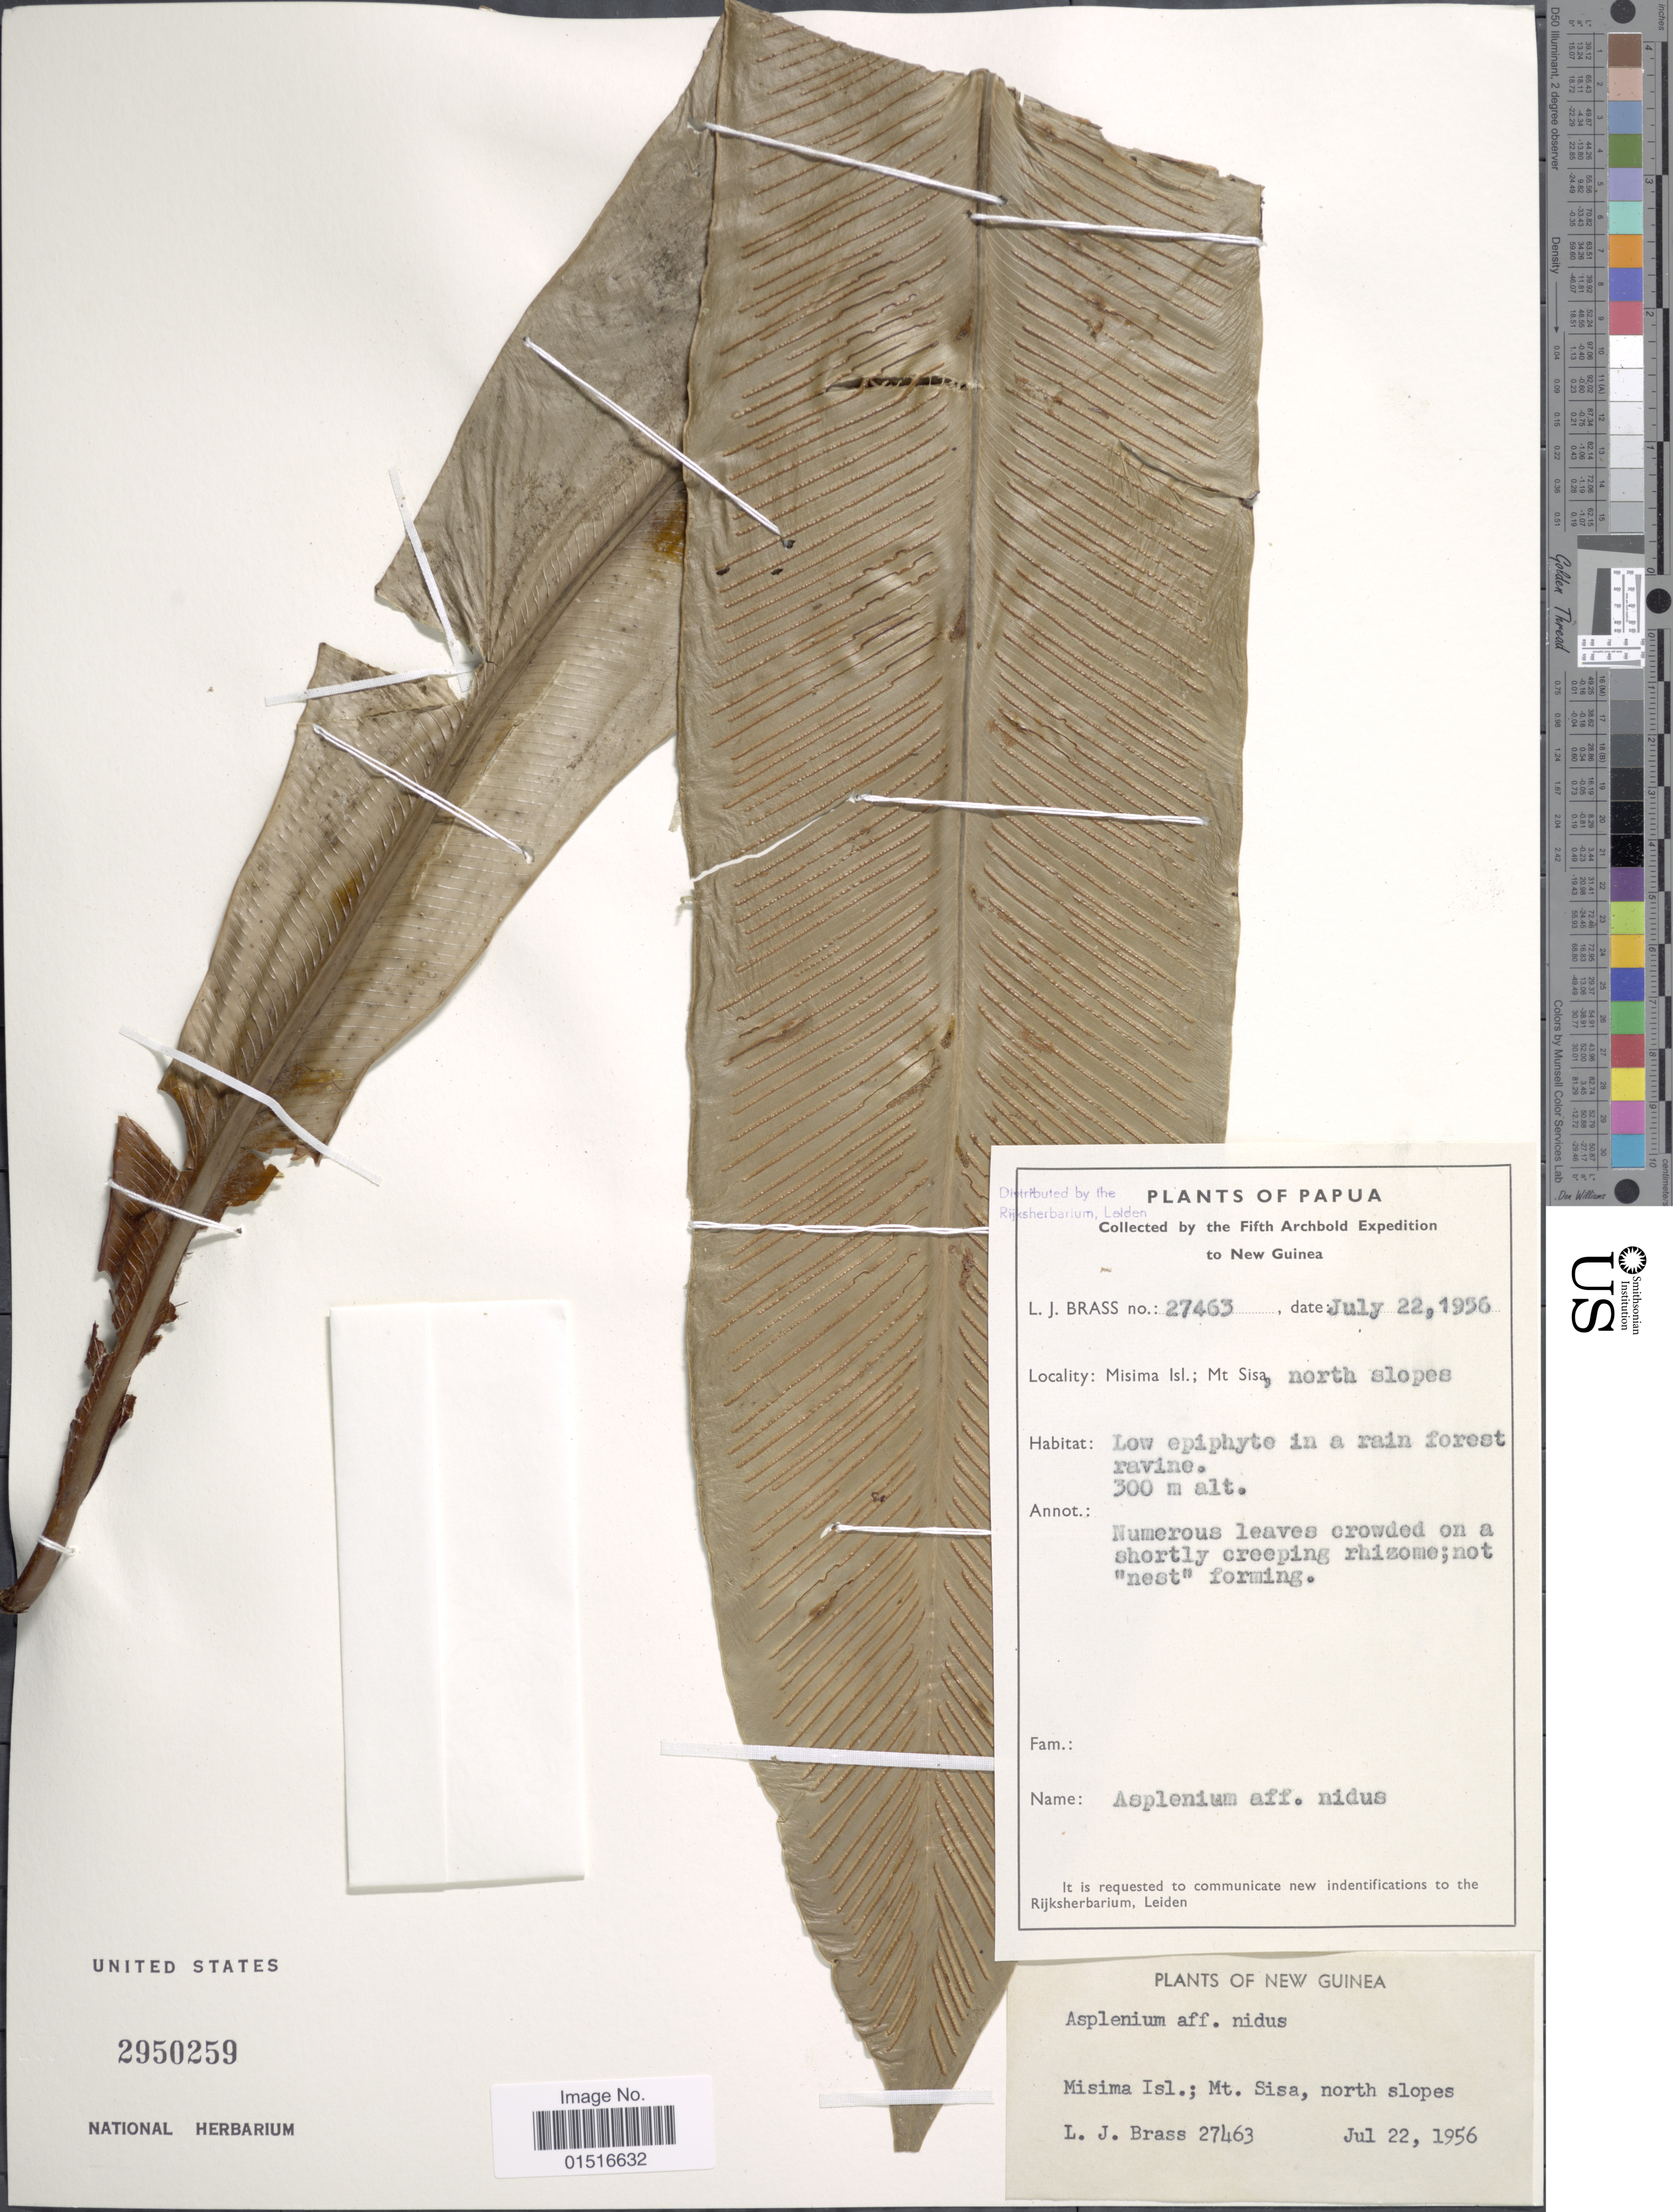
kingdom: Plantae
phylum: Tracheophyta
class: Polypodiopsida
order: Polypodiales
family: Aspleniaceae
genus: Asplenium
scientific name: Asplenium nidus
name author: L.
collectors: L. J. Brass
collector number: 27463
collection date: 1956-07-22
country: Papua New Guinea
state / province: Milne Bay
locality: New Guinea, Misima Isl.; Mt. Sisa, north slope, Papua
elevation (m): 300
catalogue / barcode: US 2950259